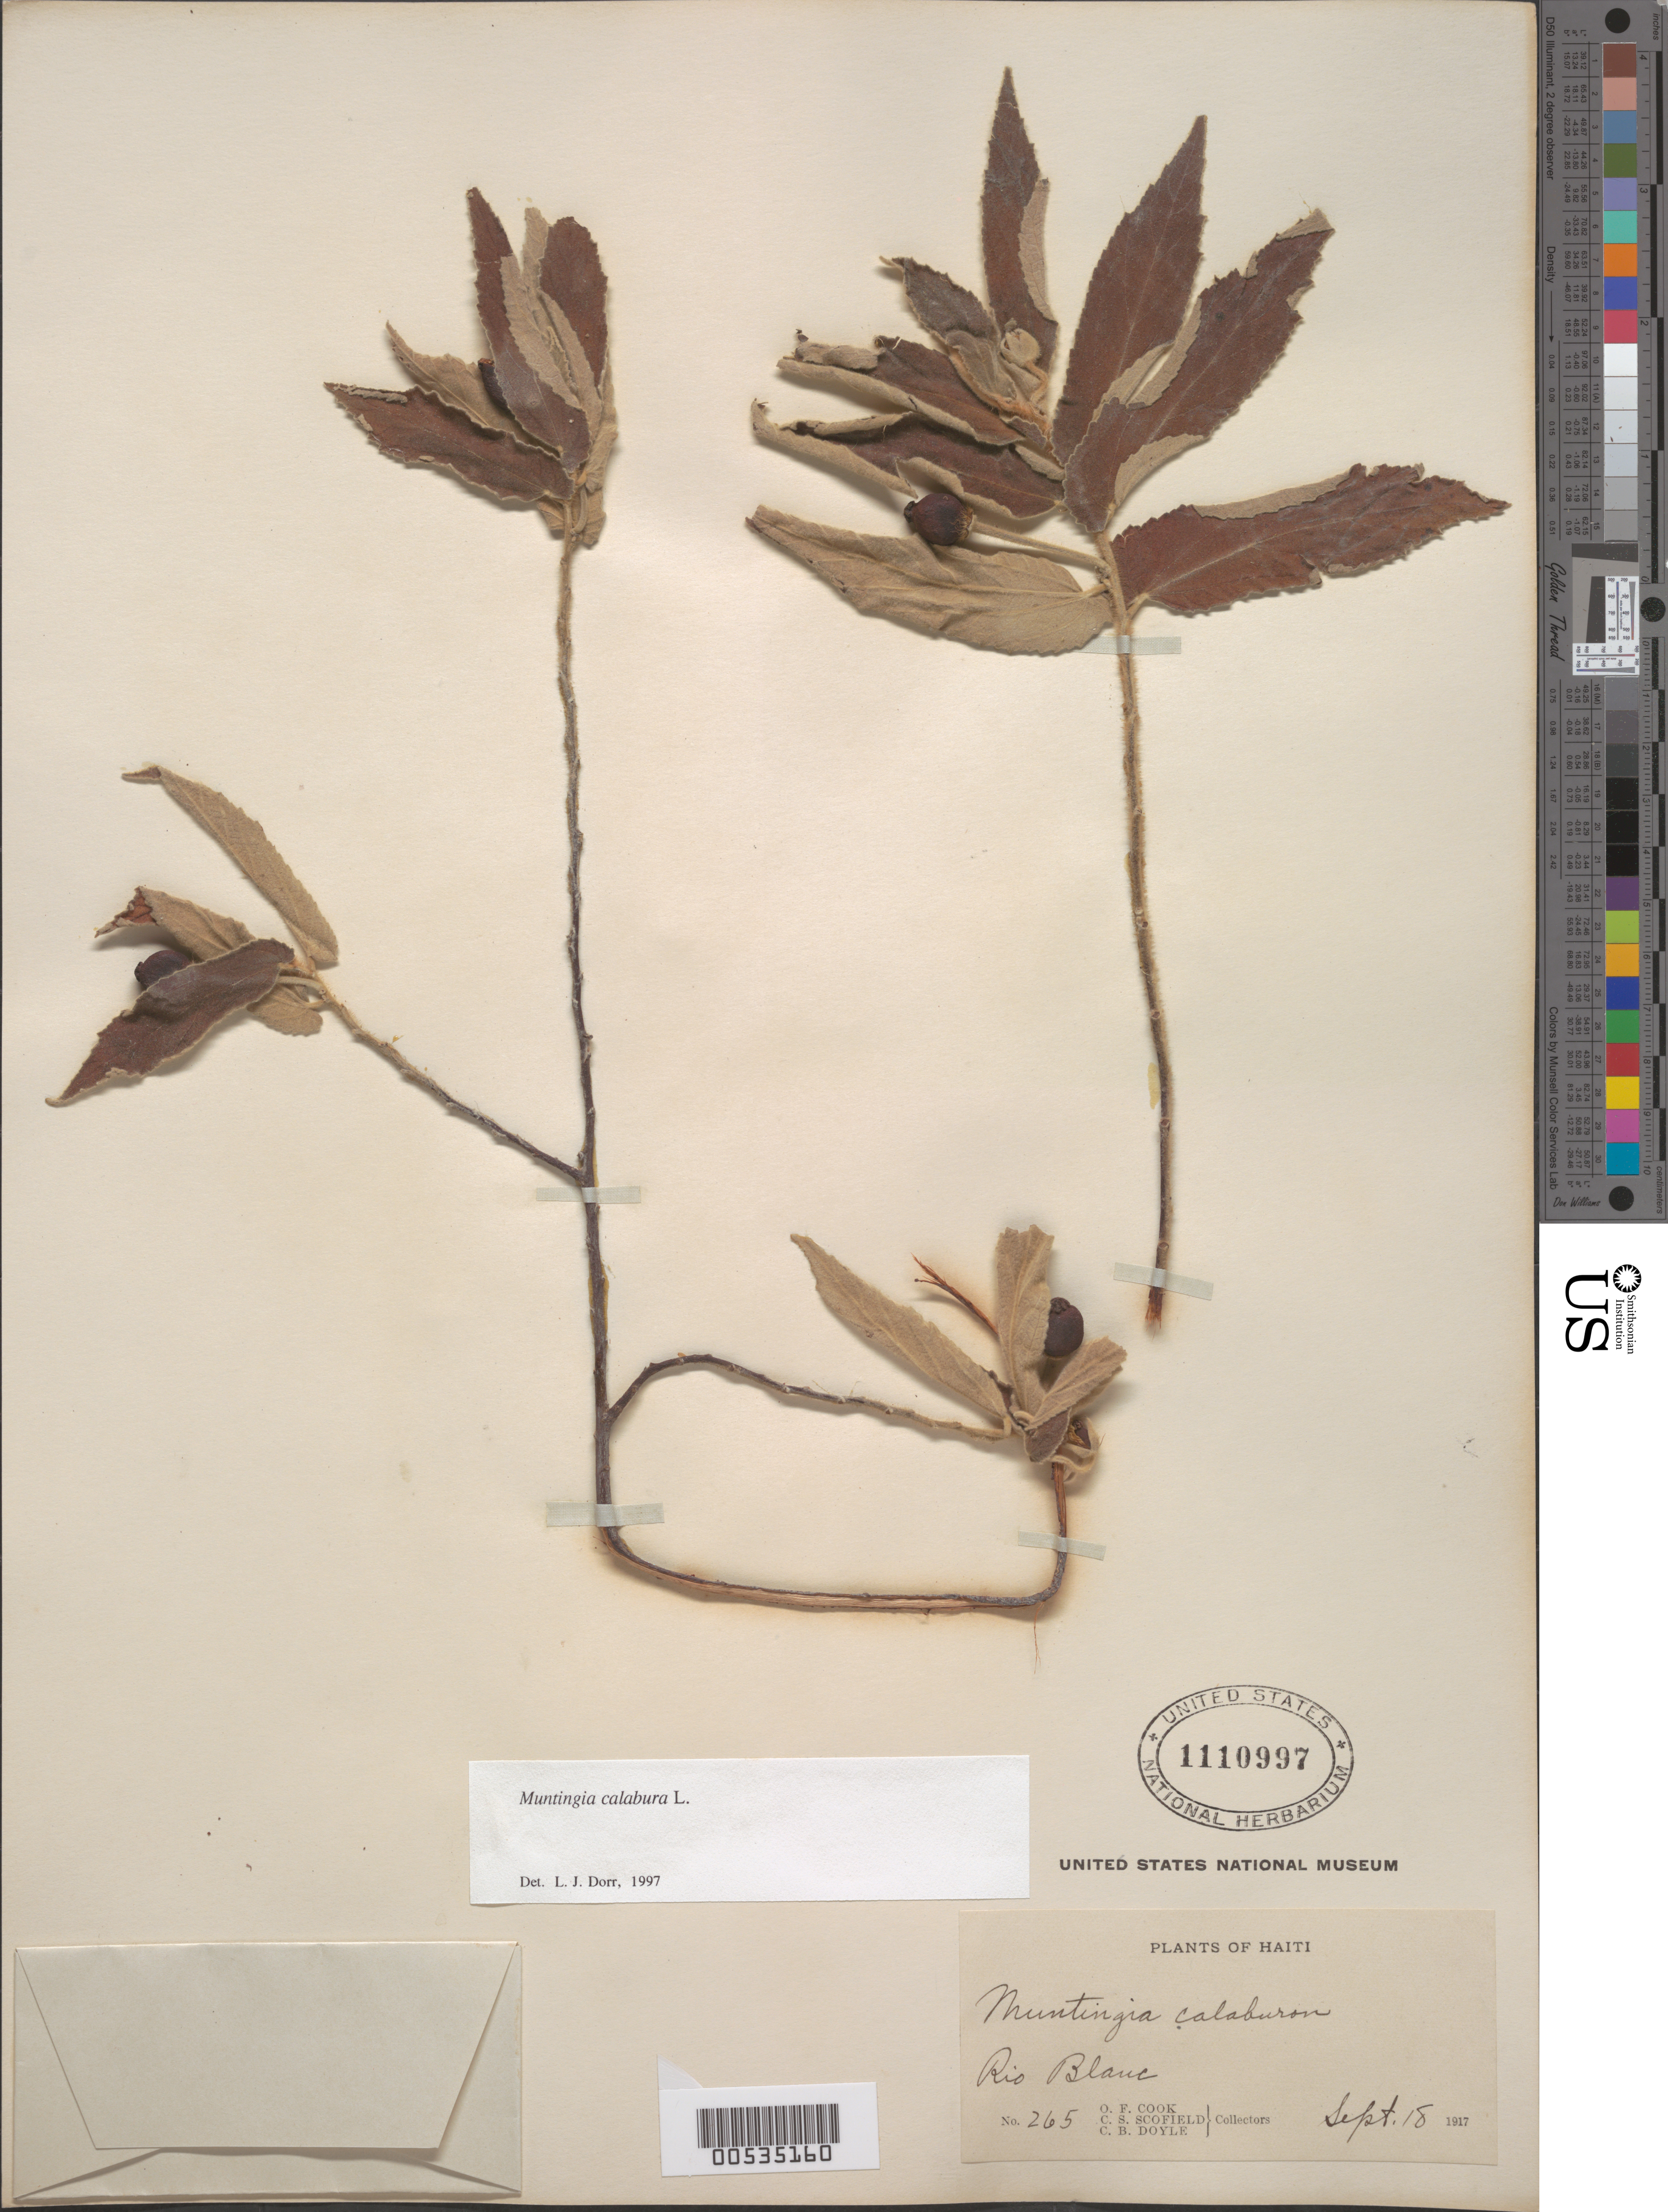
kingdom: Plantae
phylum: Tracheophyta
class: Magnoliopsida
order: Malvales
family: Muntingiaceae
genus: Muntingia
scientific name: Muntingia calabura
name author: L.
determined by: Dorr, L. J., (BOT), Smithsonian Institution - National Museum of Natural History (UNITED STATES)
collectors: O. F. Cook, C. Scofield & C. Doyle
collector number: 265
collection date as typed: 18 Sep 1917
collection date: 1917-09-18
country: Haiti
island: Hispaniola Island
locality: Rio Blanc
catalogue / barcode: US 1110997